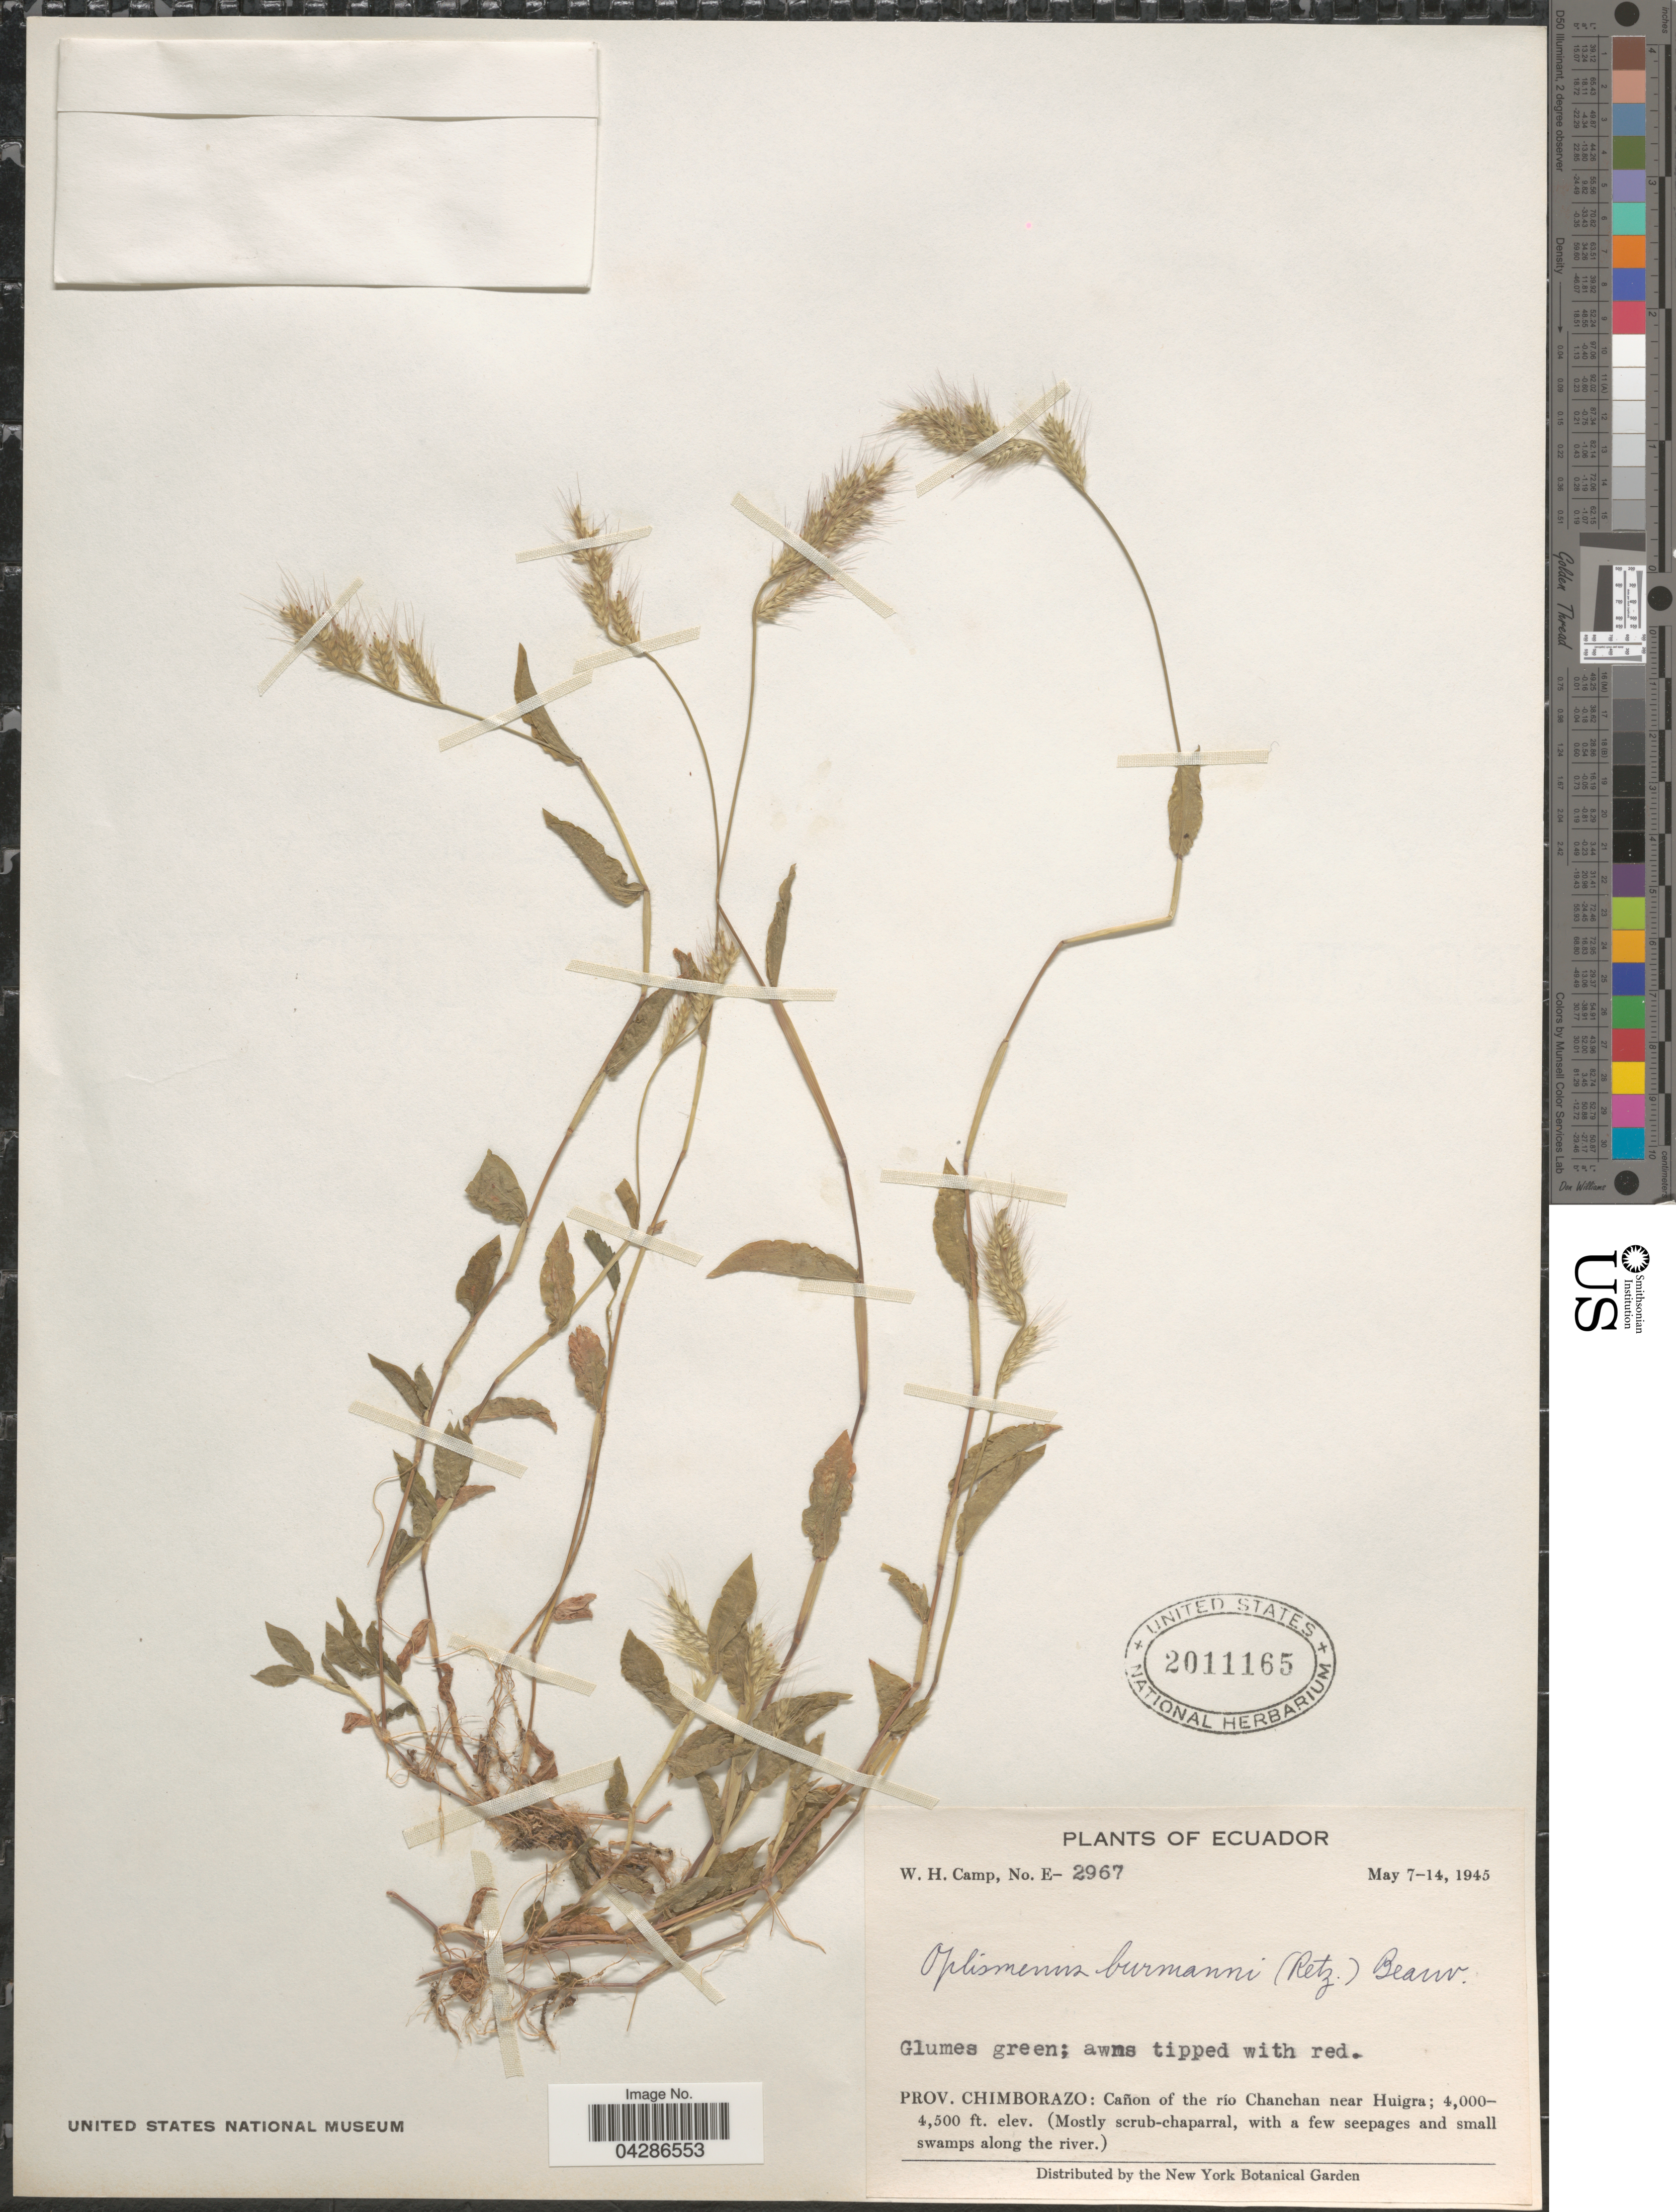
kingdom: Plantae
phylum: Tracheophyta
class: Liliopsida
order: Poales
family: Poaceae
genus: Oplismenus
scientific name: Oplismenus burmannii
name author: (Retz.) P. Beauv.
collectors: W. H. Camp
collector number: E-2967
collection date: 1945-05-07/1945-05-14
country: Ecuador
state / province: Chimborazo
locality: Cañon of the río Chanchan near Huigra.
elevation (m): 1219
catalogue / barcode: US 2011165